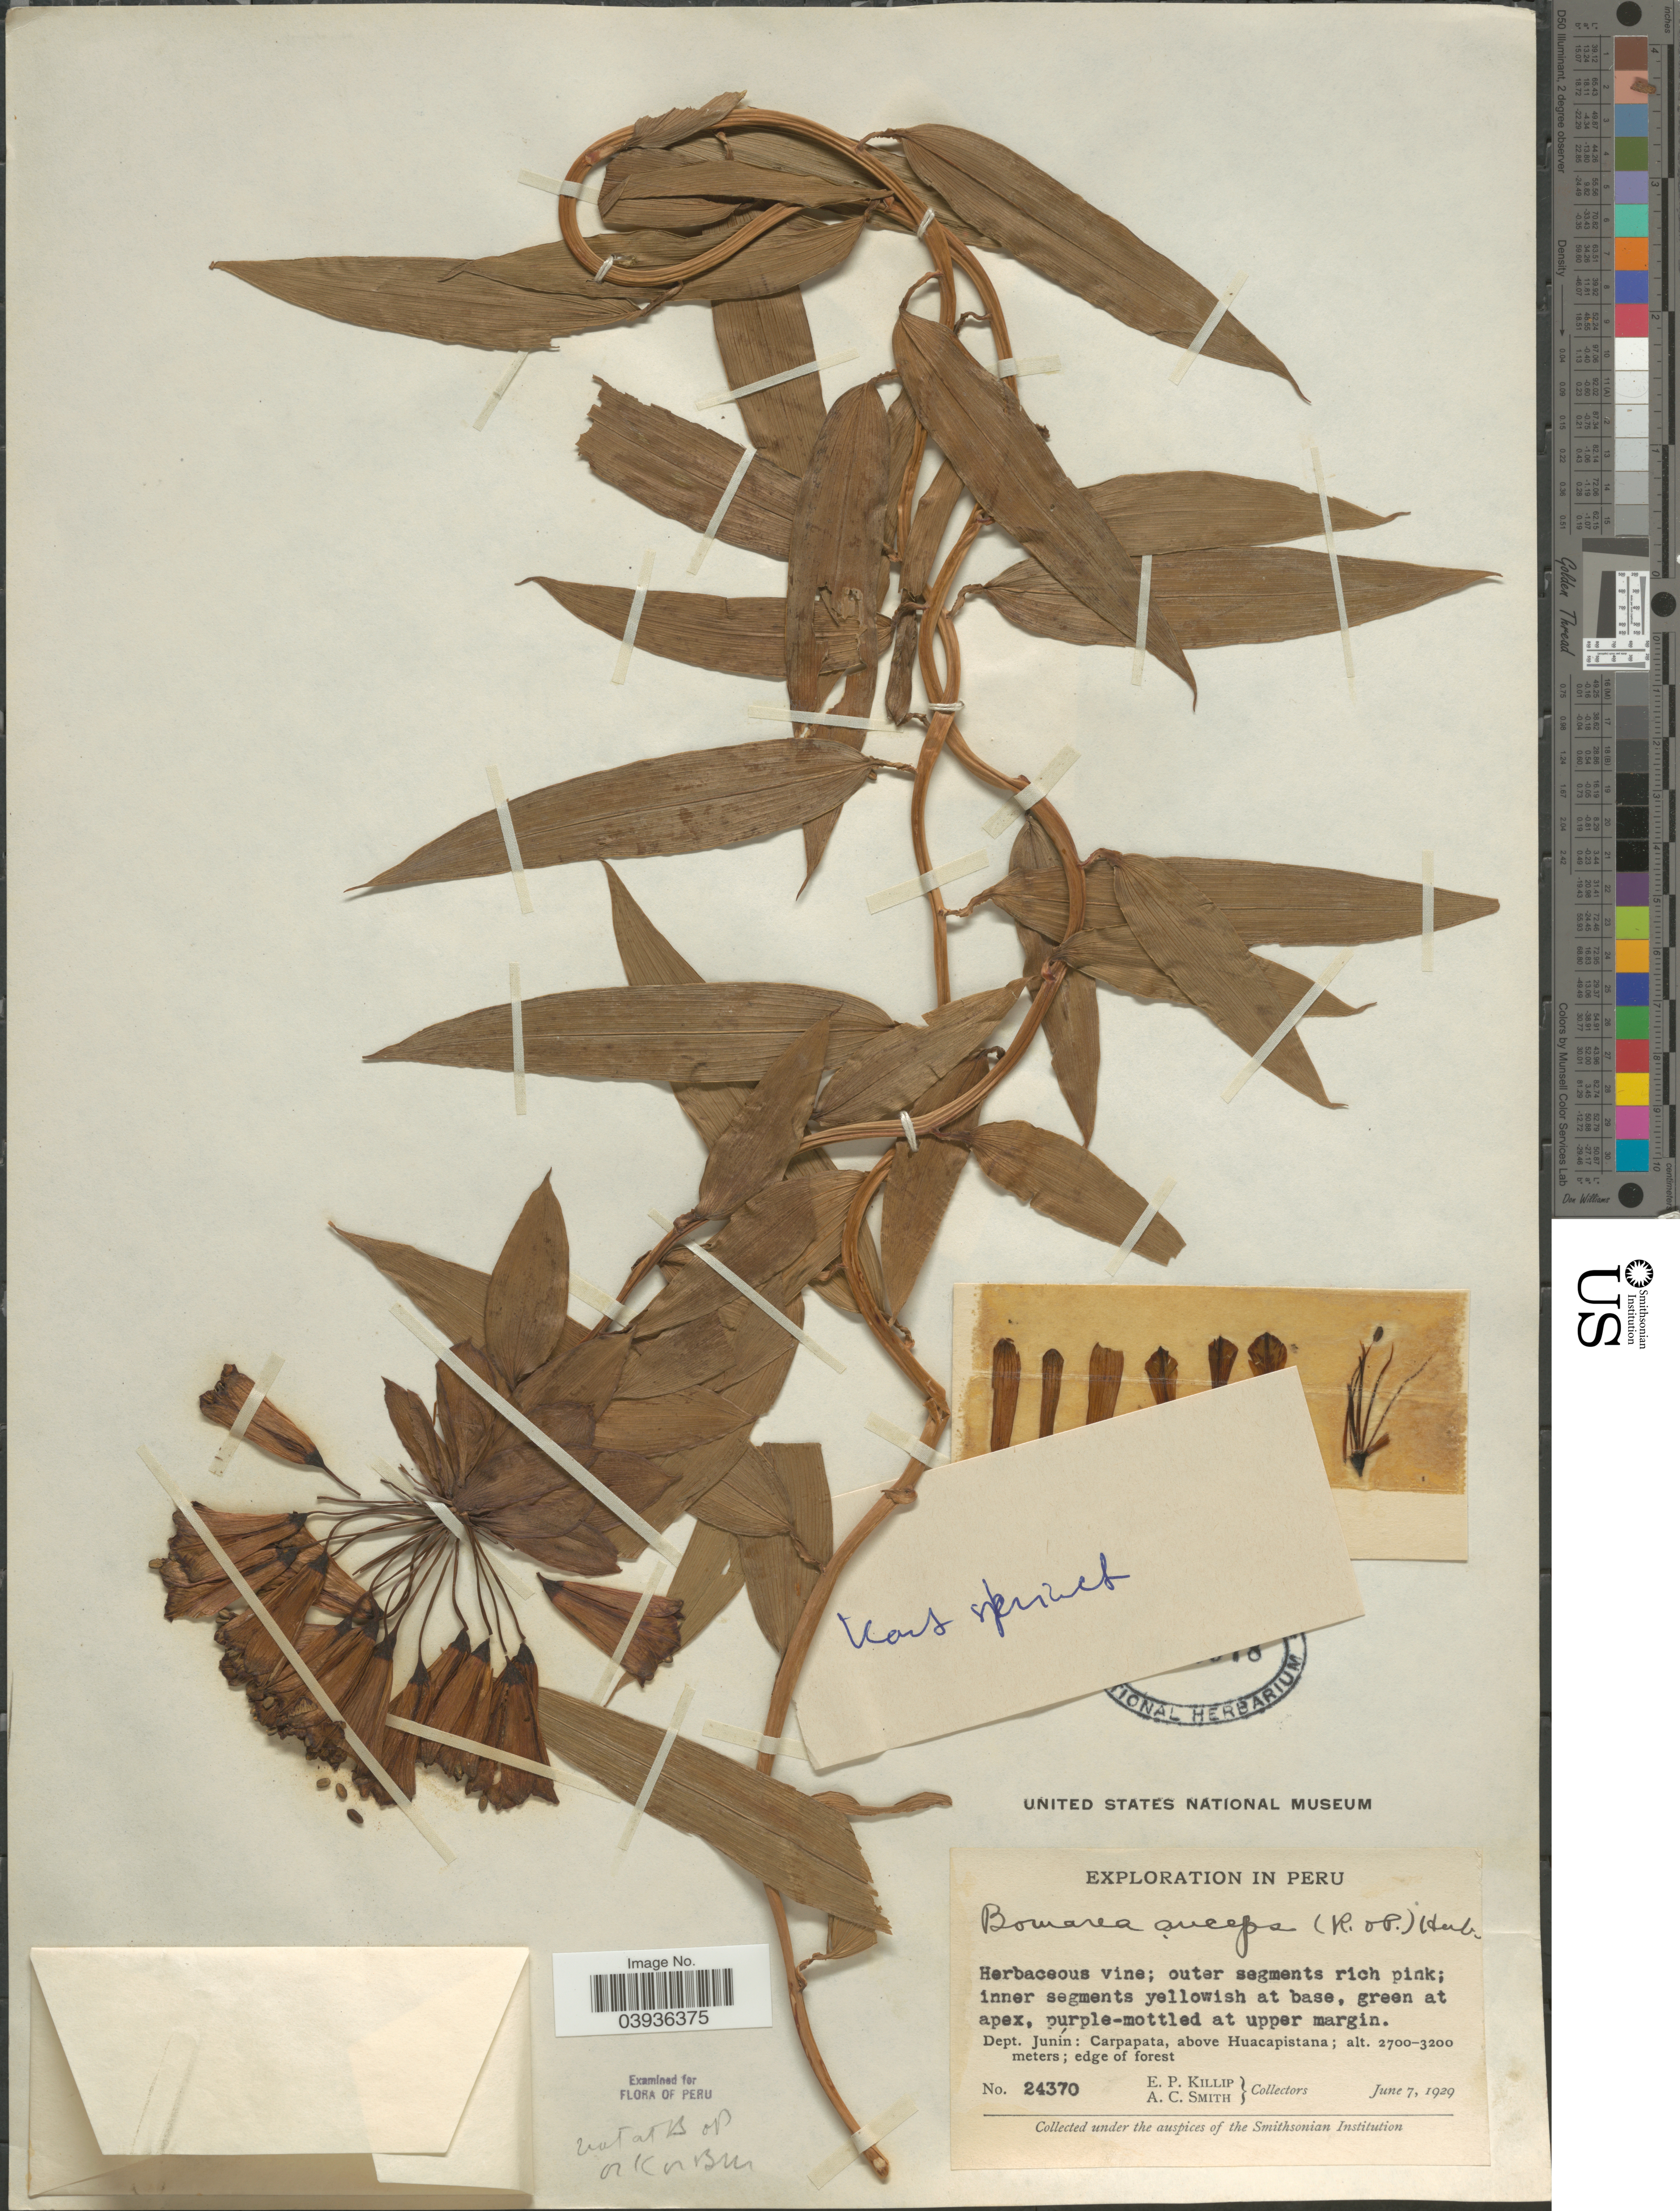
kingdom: Plantae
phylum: Tracheophyta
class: Liliopsida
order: Liliales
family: Alstroemeriaceae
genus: Bomarea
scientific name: Bomarea anceps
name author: (Ruiz & Pav.) Herb.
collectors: E. P. Killip & A. C. Smith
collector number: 24370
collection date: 1929-06-07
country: Peru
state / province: Junín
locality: Dept. Junín: Carpapata, above Huacapistana; edge of forest.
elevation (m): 2700